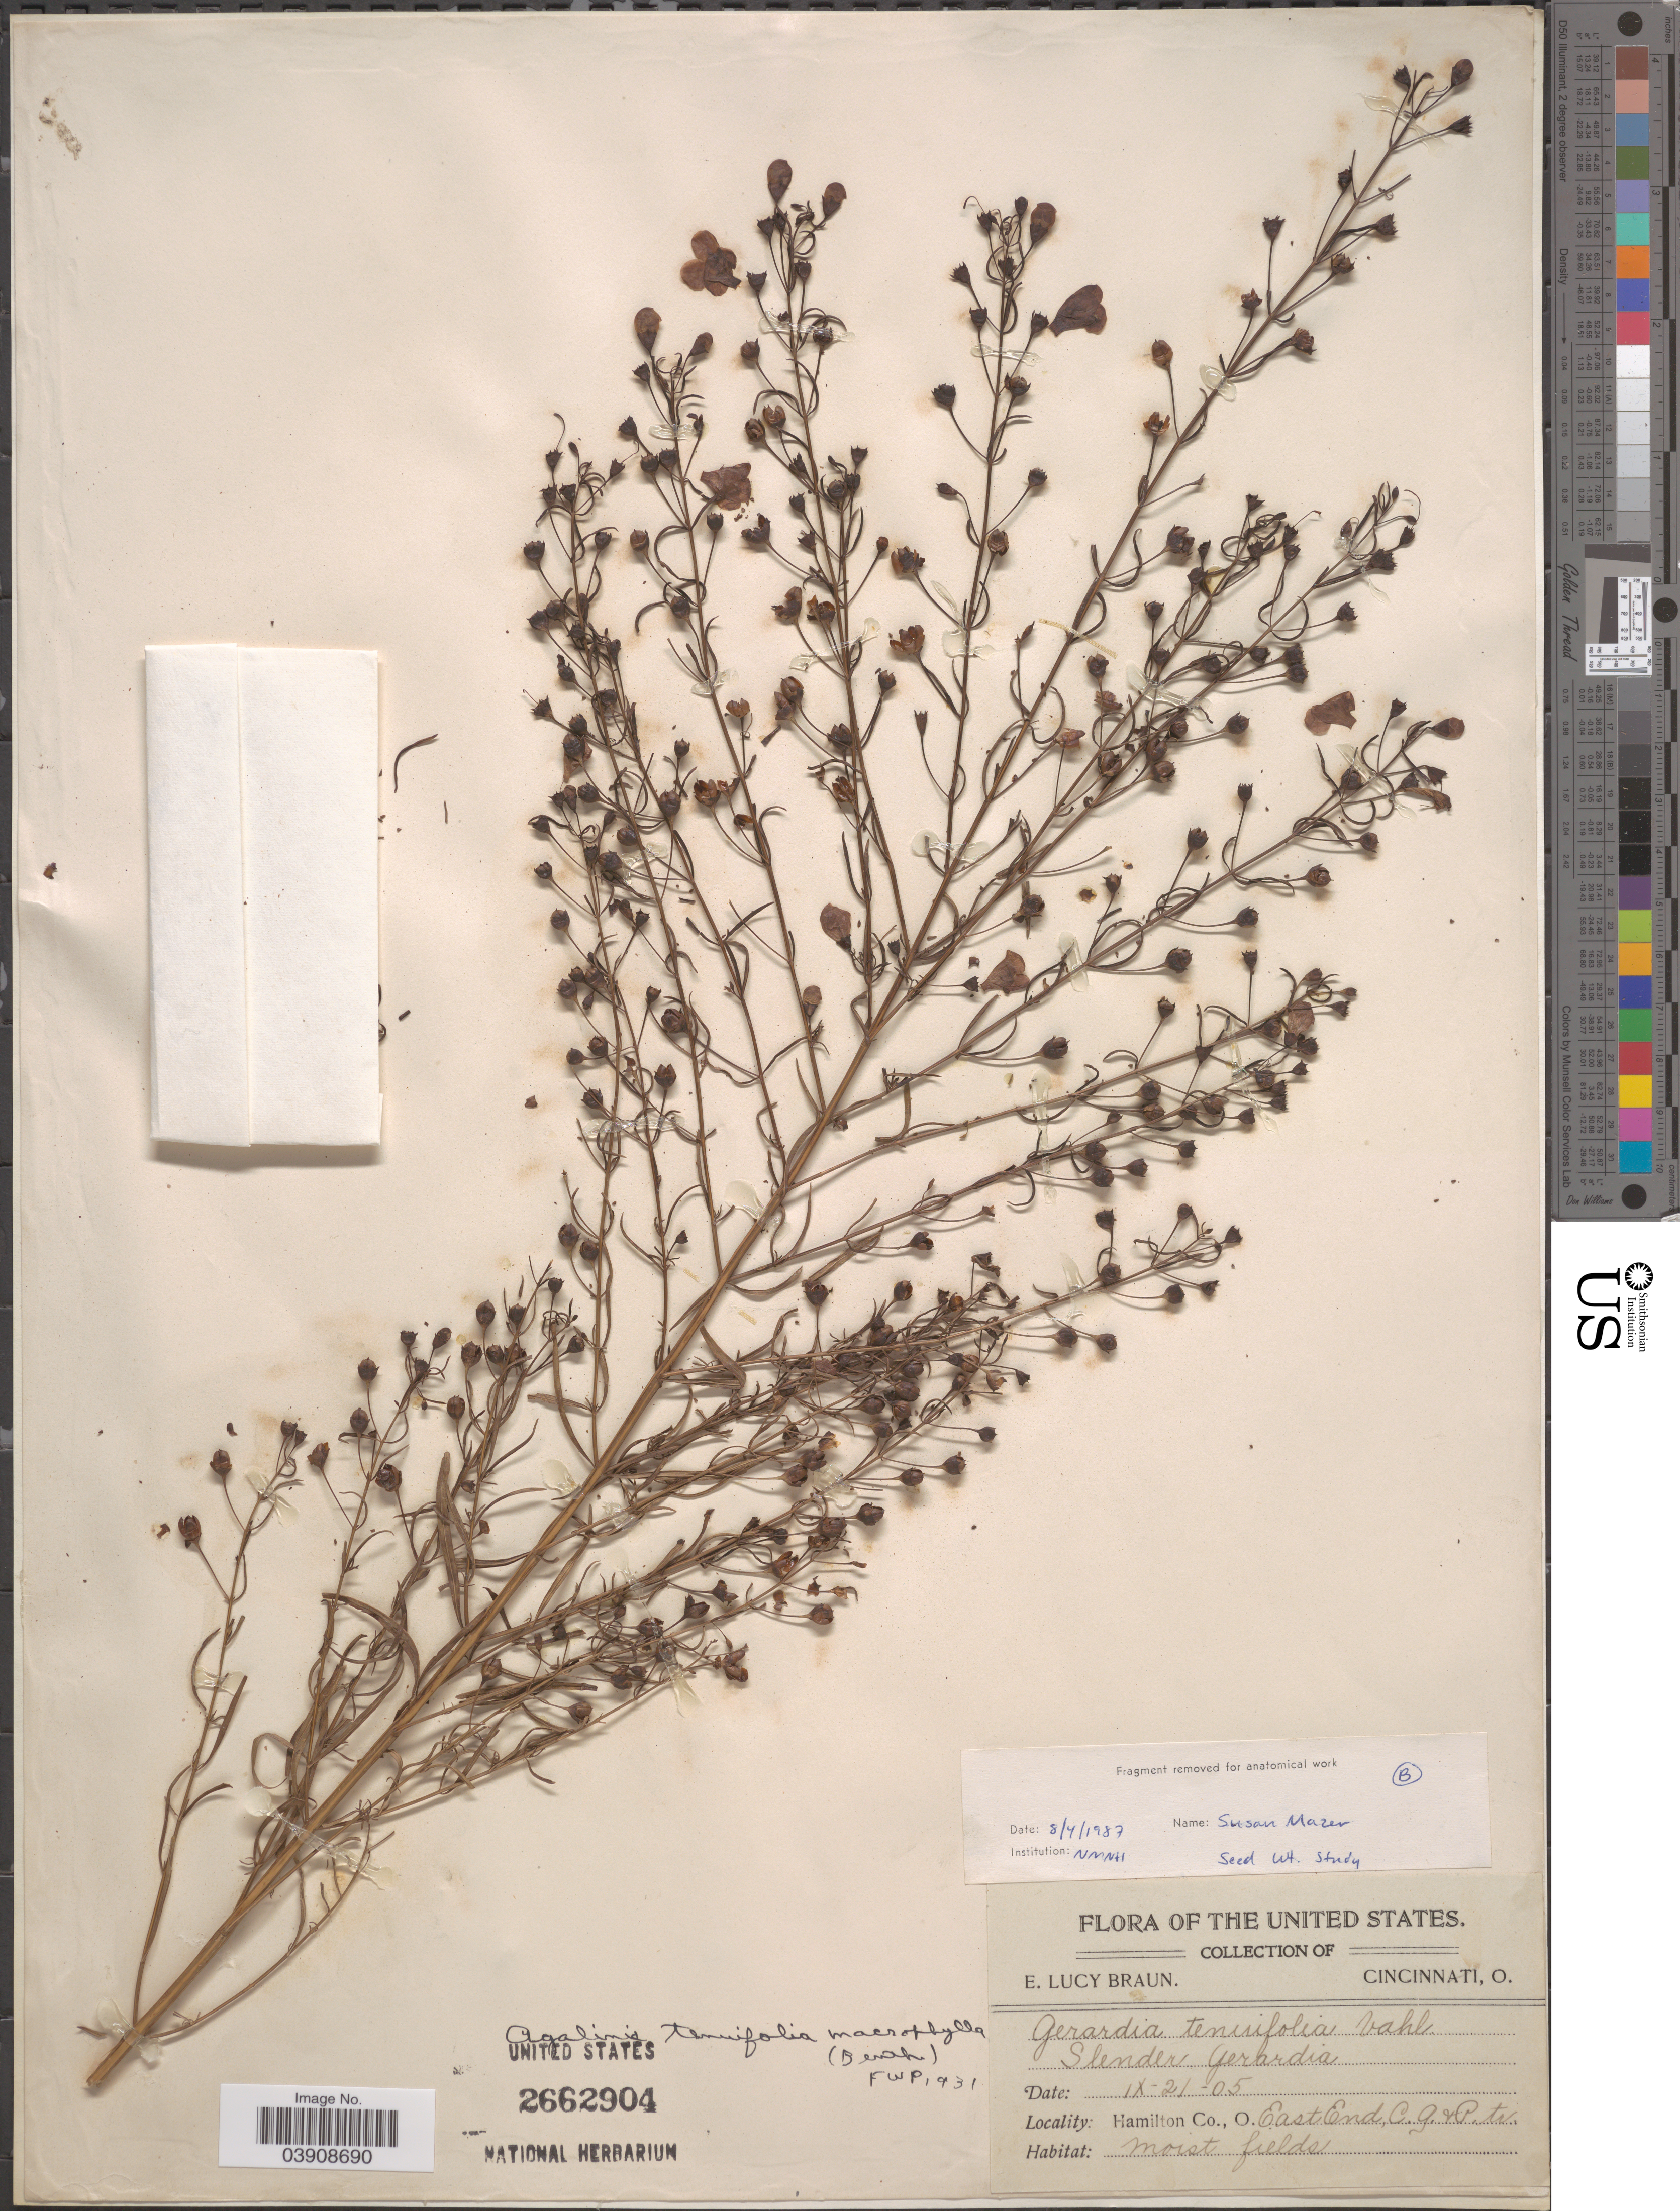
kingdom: Plantae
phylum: Tracheophyta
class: Magnoliopsida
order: Lamiales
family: Orobanchaceae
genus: Agalinis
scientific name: Agalinis tenuifolia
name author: (Vahl) Raf.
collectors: E. L. Braun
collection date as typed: Transcribed d/m/y: 21/9/5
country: United States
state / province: Ohio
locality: Hamilton Co. East End, C.G & P.tr.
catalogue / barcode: US 2662904